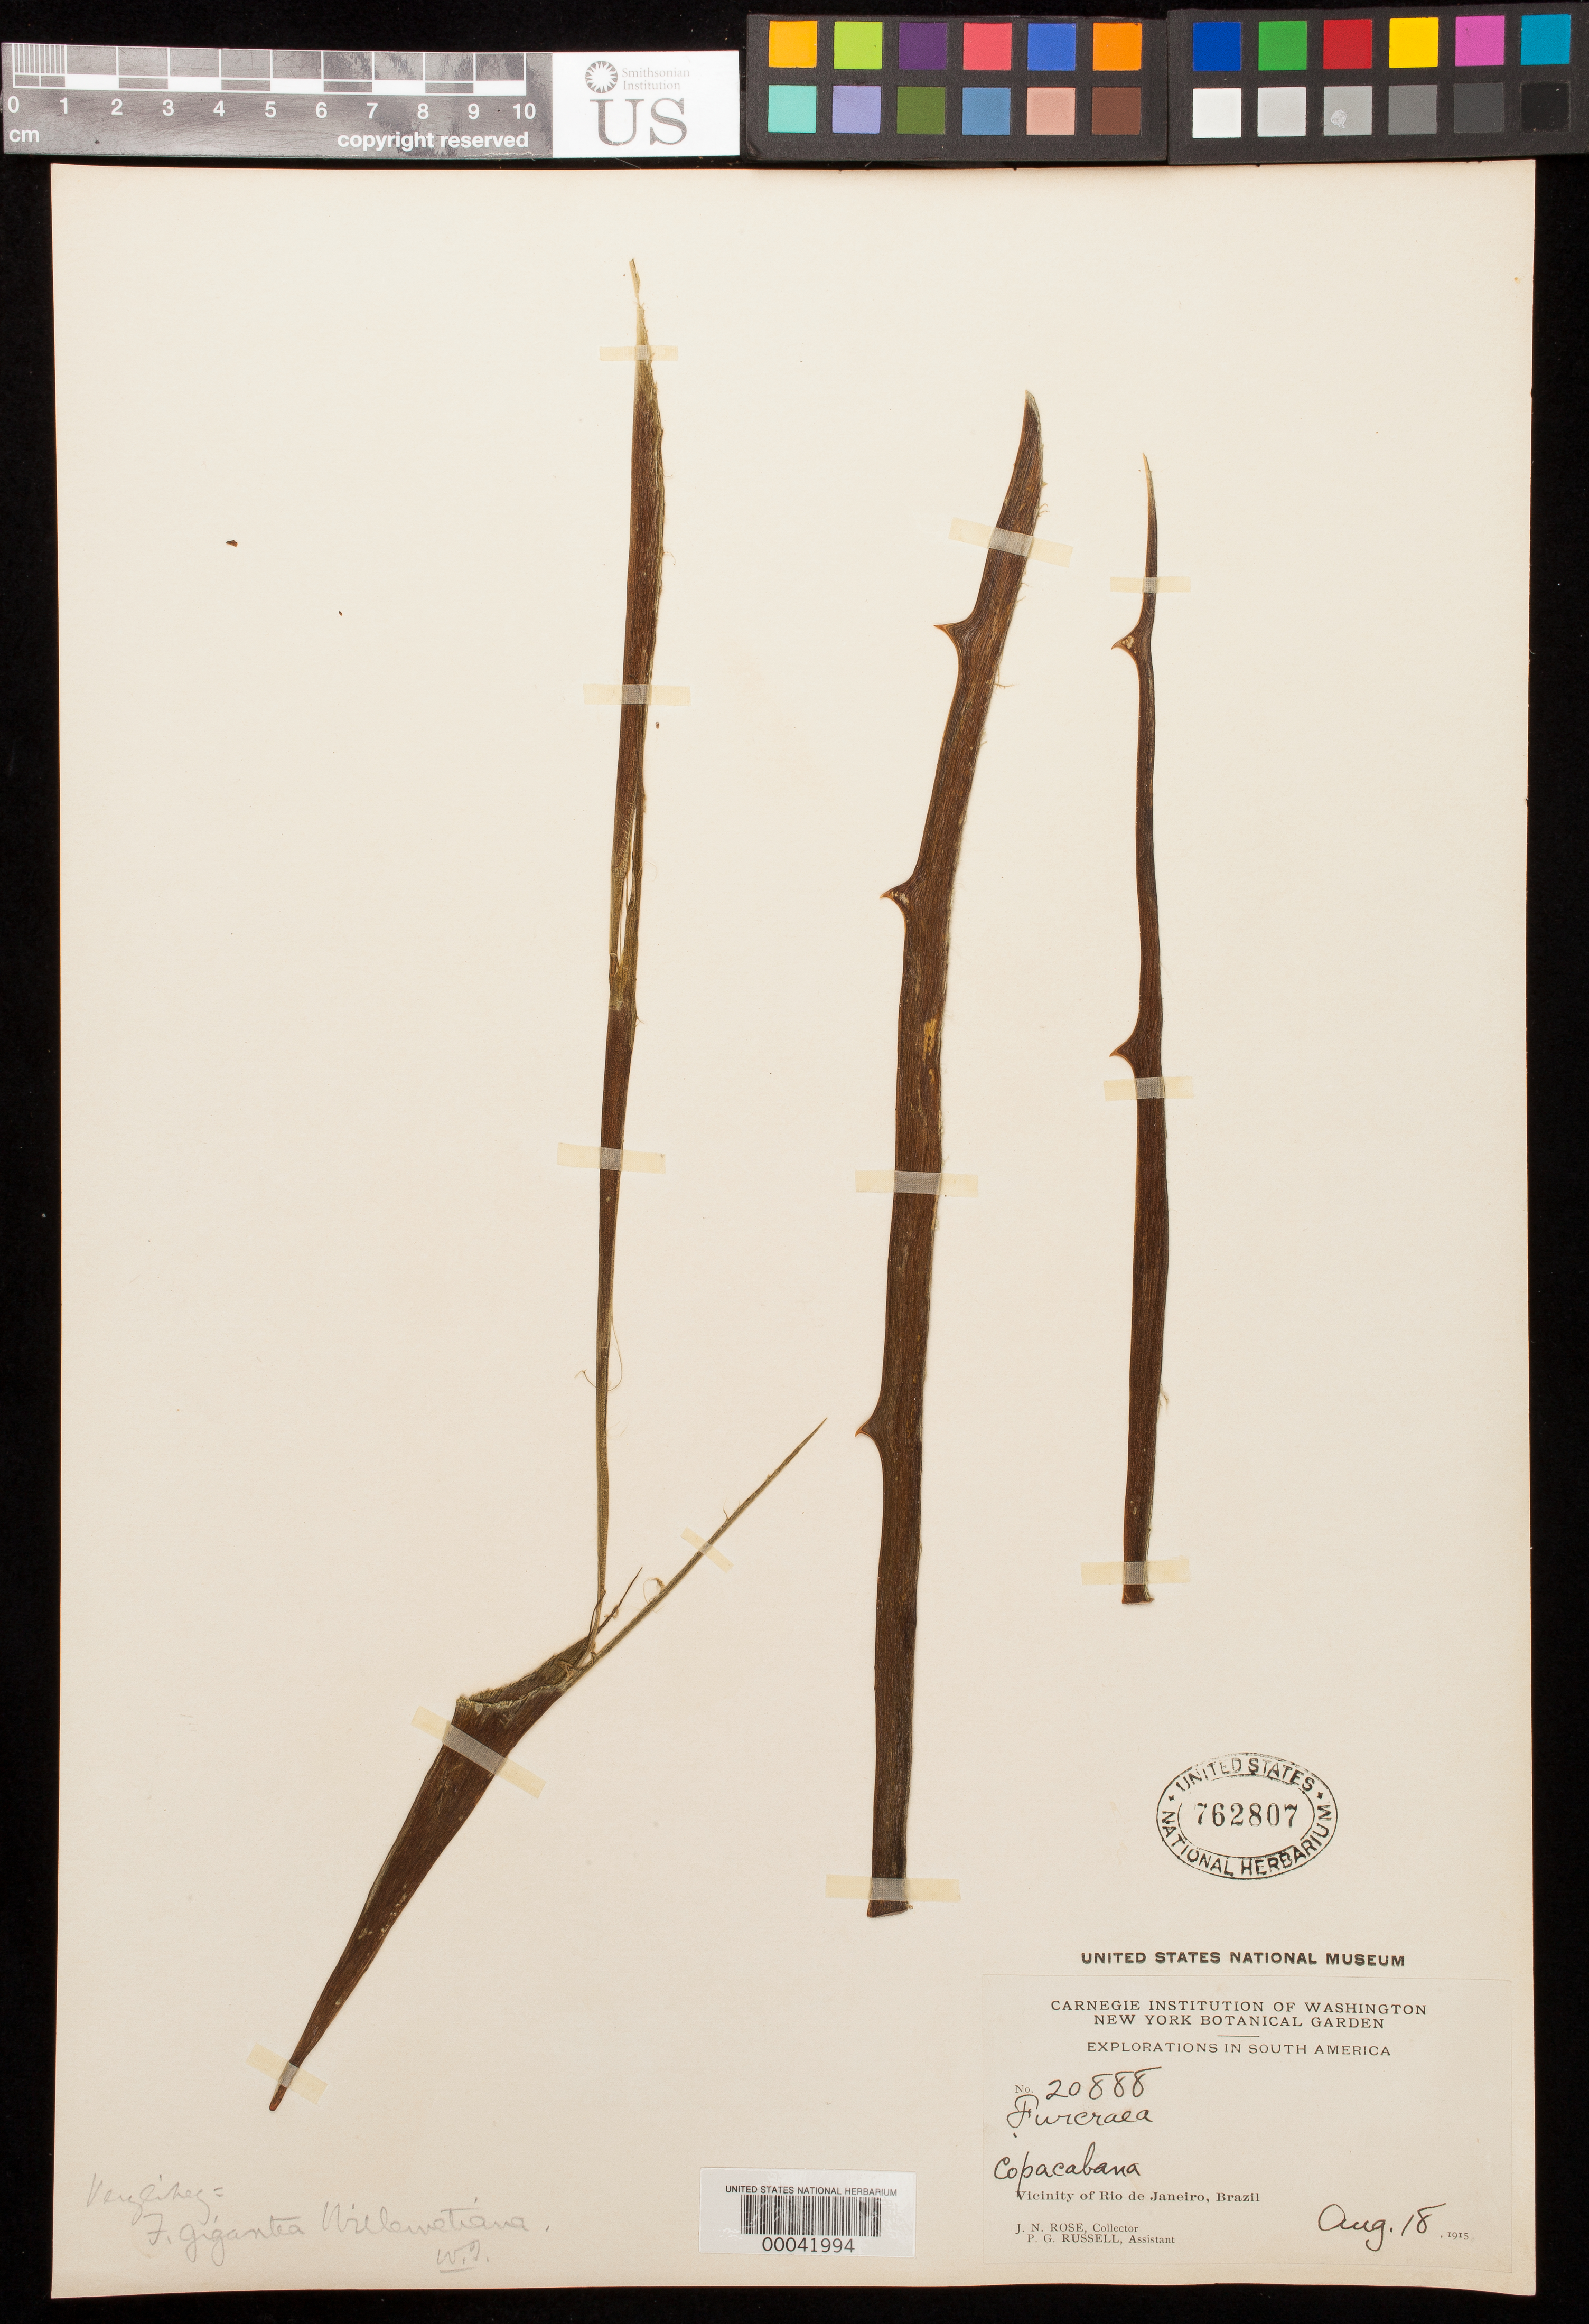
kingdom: Plantae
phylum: Tracheophyta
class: Liliopsida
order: Asparagales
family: Asparagaceae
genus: Furcraea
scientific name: Furcraea sp.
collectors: J. N. Rose & P. G. Russell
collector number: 20888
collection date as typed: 18 Aug 1915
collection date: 1915-08-18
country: Brazil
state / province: Rio de Janeiro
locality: Copacabana, vicinity of rio de janeiro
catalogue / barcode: US 762807